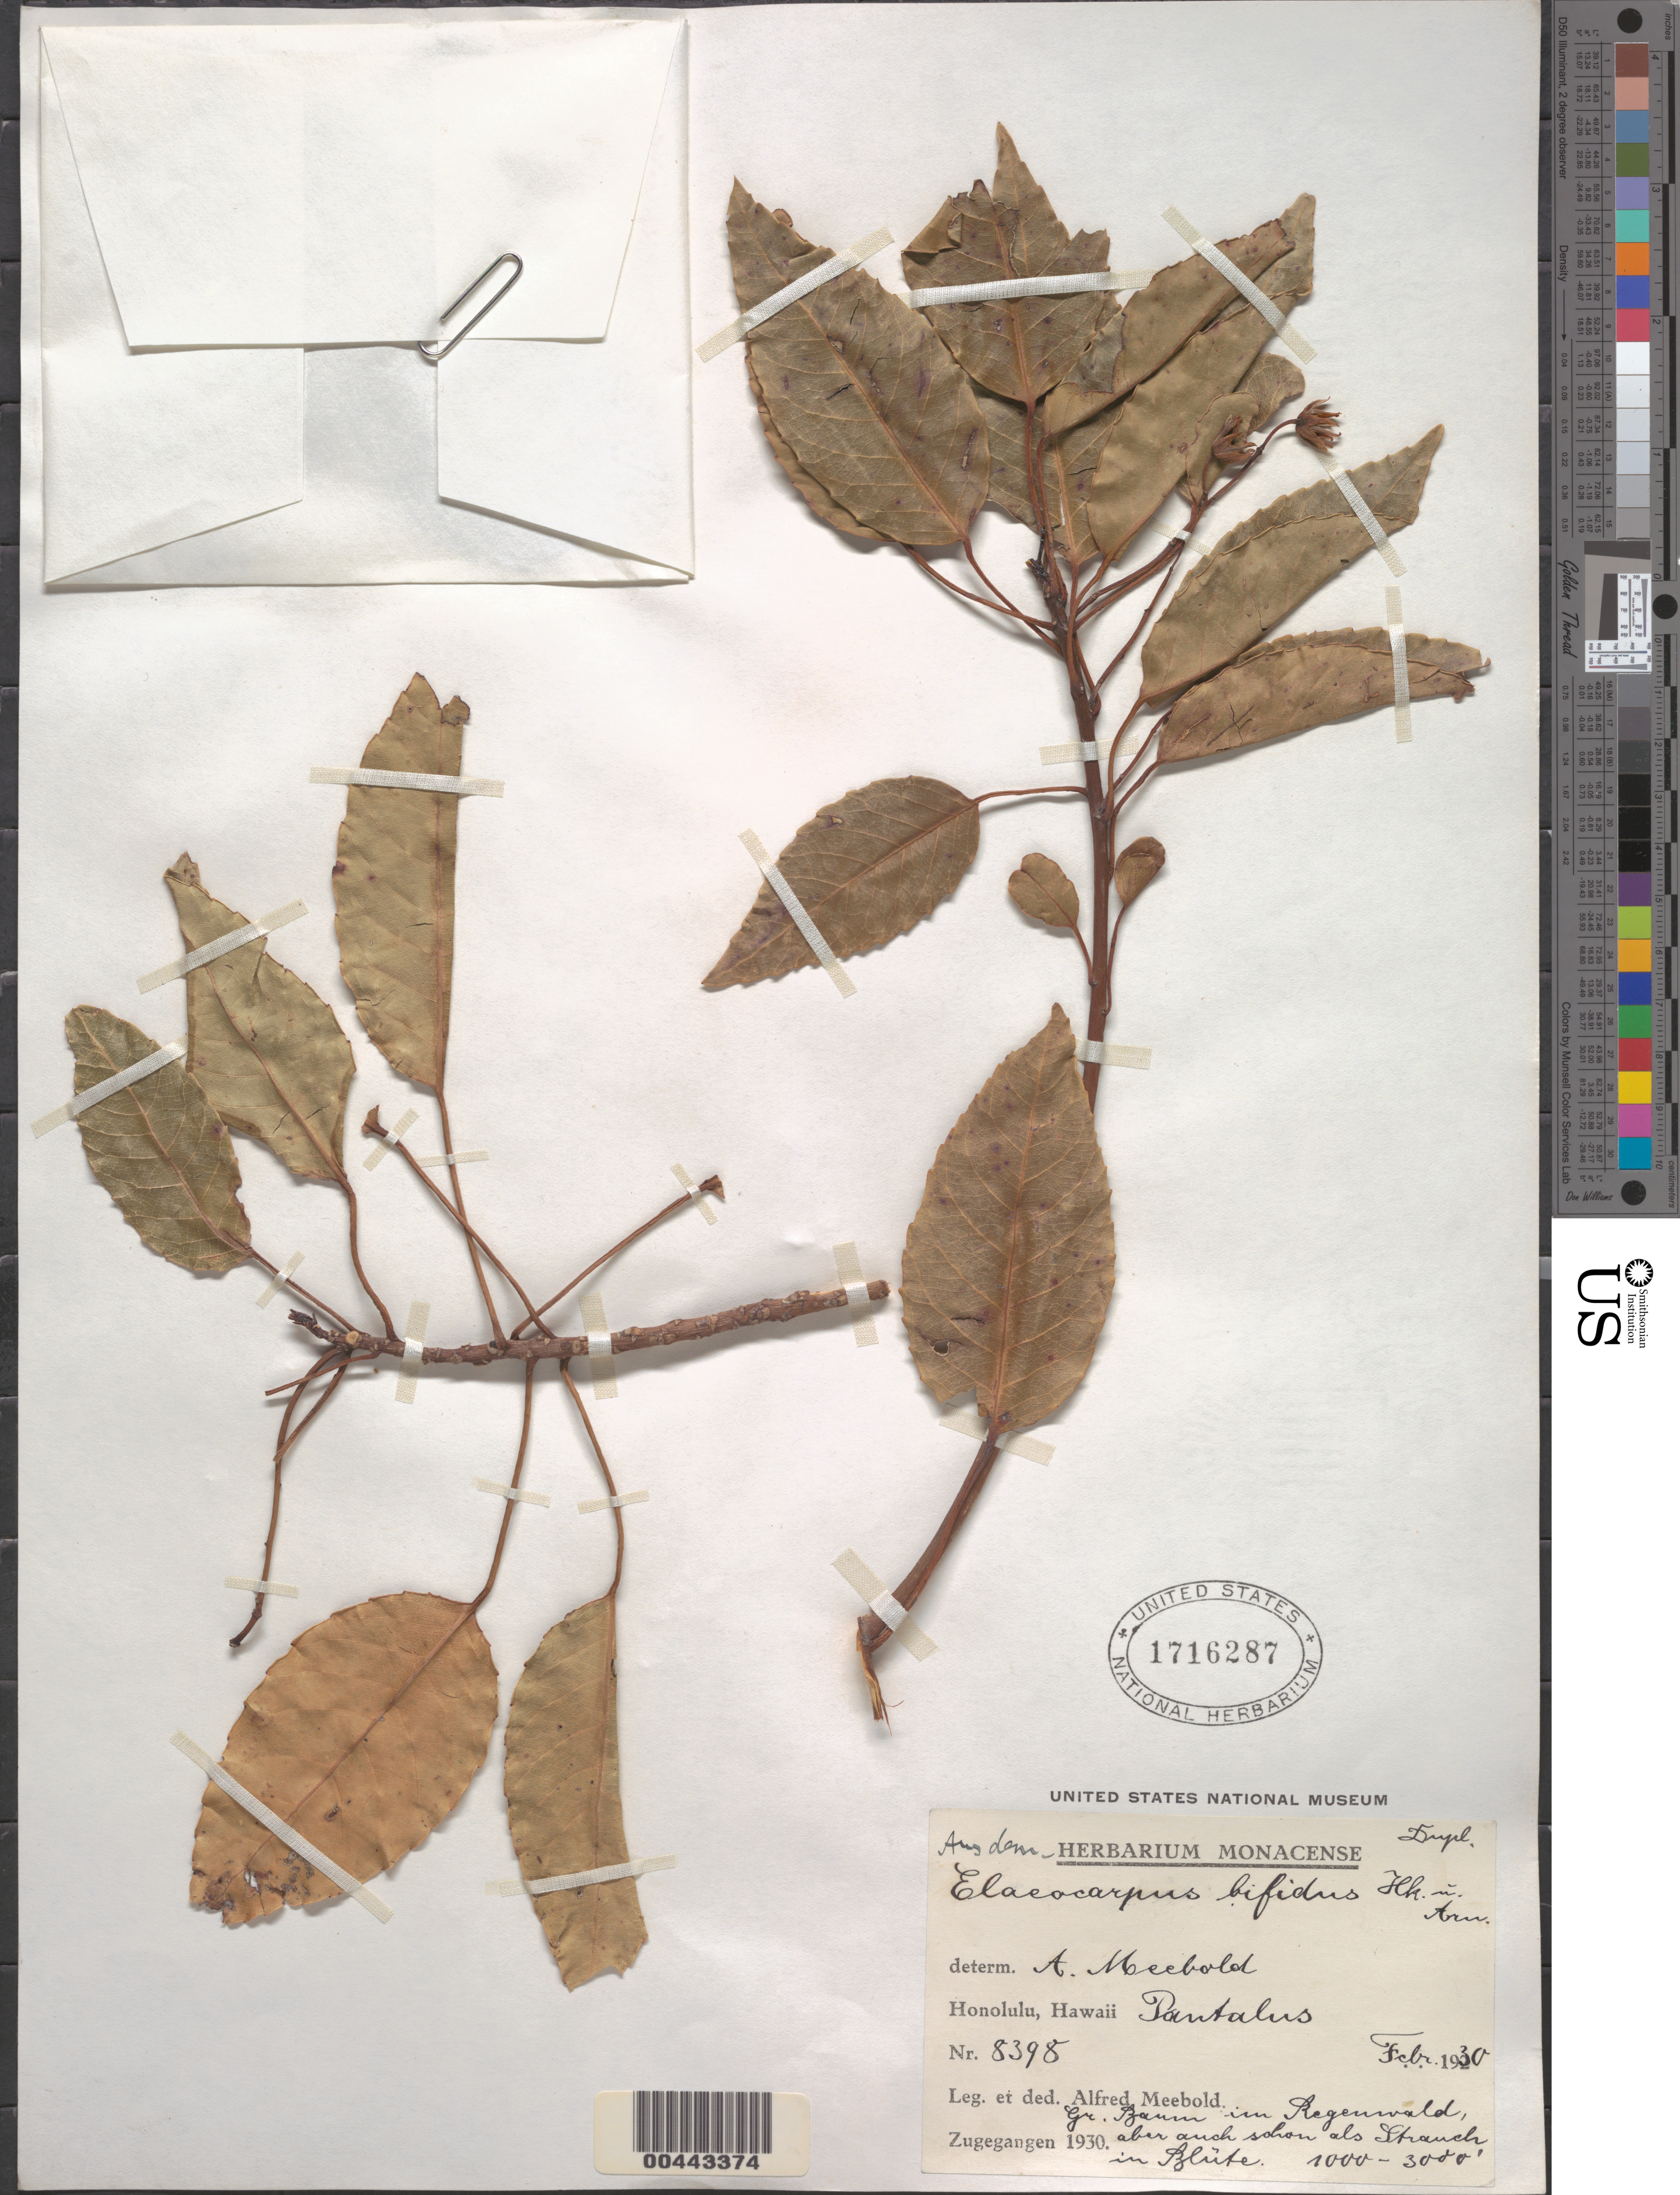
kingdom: Plantae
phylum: Tracheophyta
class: Magnoliopsida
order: Oxalidales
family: Elaeocarpaceae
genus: Elaeocarpus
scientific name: Elaeocarpus bifidus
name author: Hook. & Arn.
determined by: Meebold, A.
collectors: A. Meebold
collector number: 8398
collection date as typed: Feb 1930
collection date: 1930-02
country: United States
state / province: Hawaii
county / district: Honolulu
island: Oahu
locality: Honolulu, Tantalus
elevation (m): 305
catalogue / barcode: US 1716287